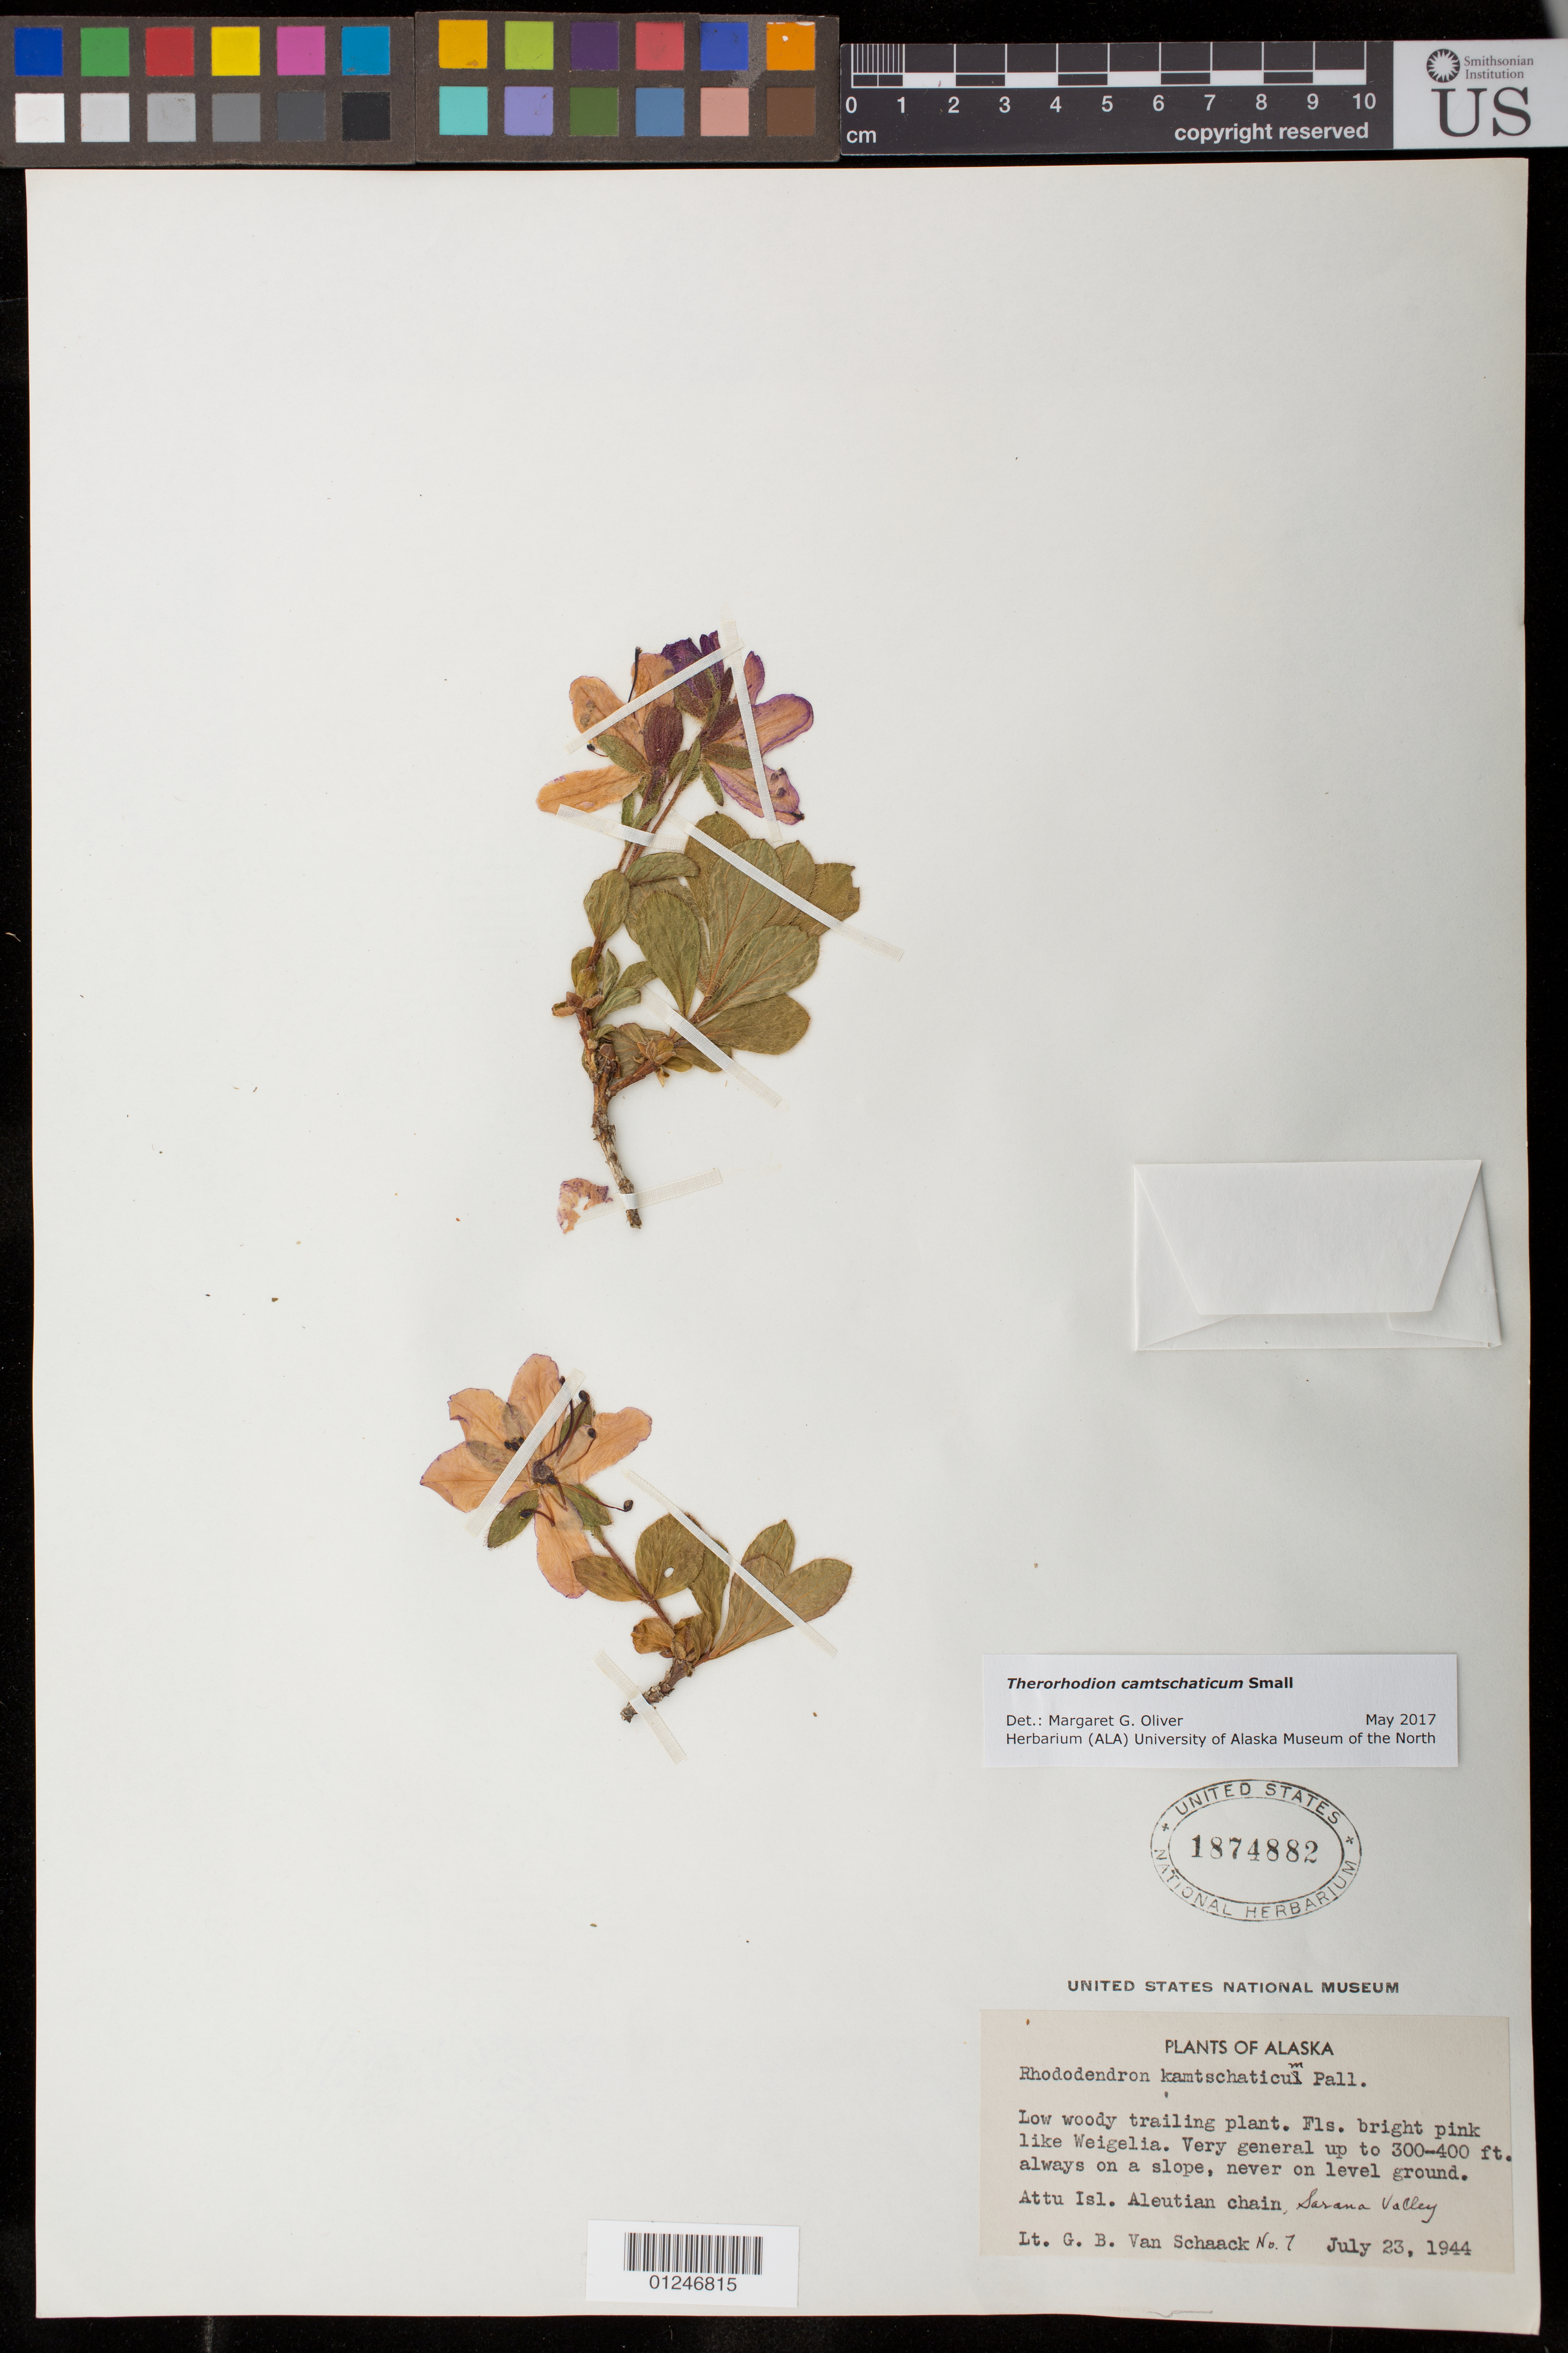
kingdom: Plantae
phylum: Tracheophyta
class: Magnoliopsida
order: Ericales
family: Ericaceae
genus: Therorhodion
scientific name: Therorhodion camtschaticum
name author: (Pall.) Small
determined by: Oliver, M. G., (ALA), University of Alaska Museum of the North (UNITED STATES)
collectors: G. Van Schaack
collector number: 7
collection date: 1944-07-23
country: United States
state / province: Alaska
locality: Attu Isl., Aleutian chain.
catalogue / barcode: US 1874882